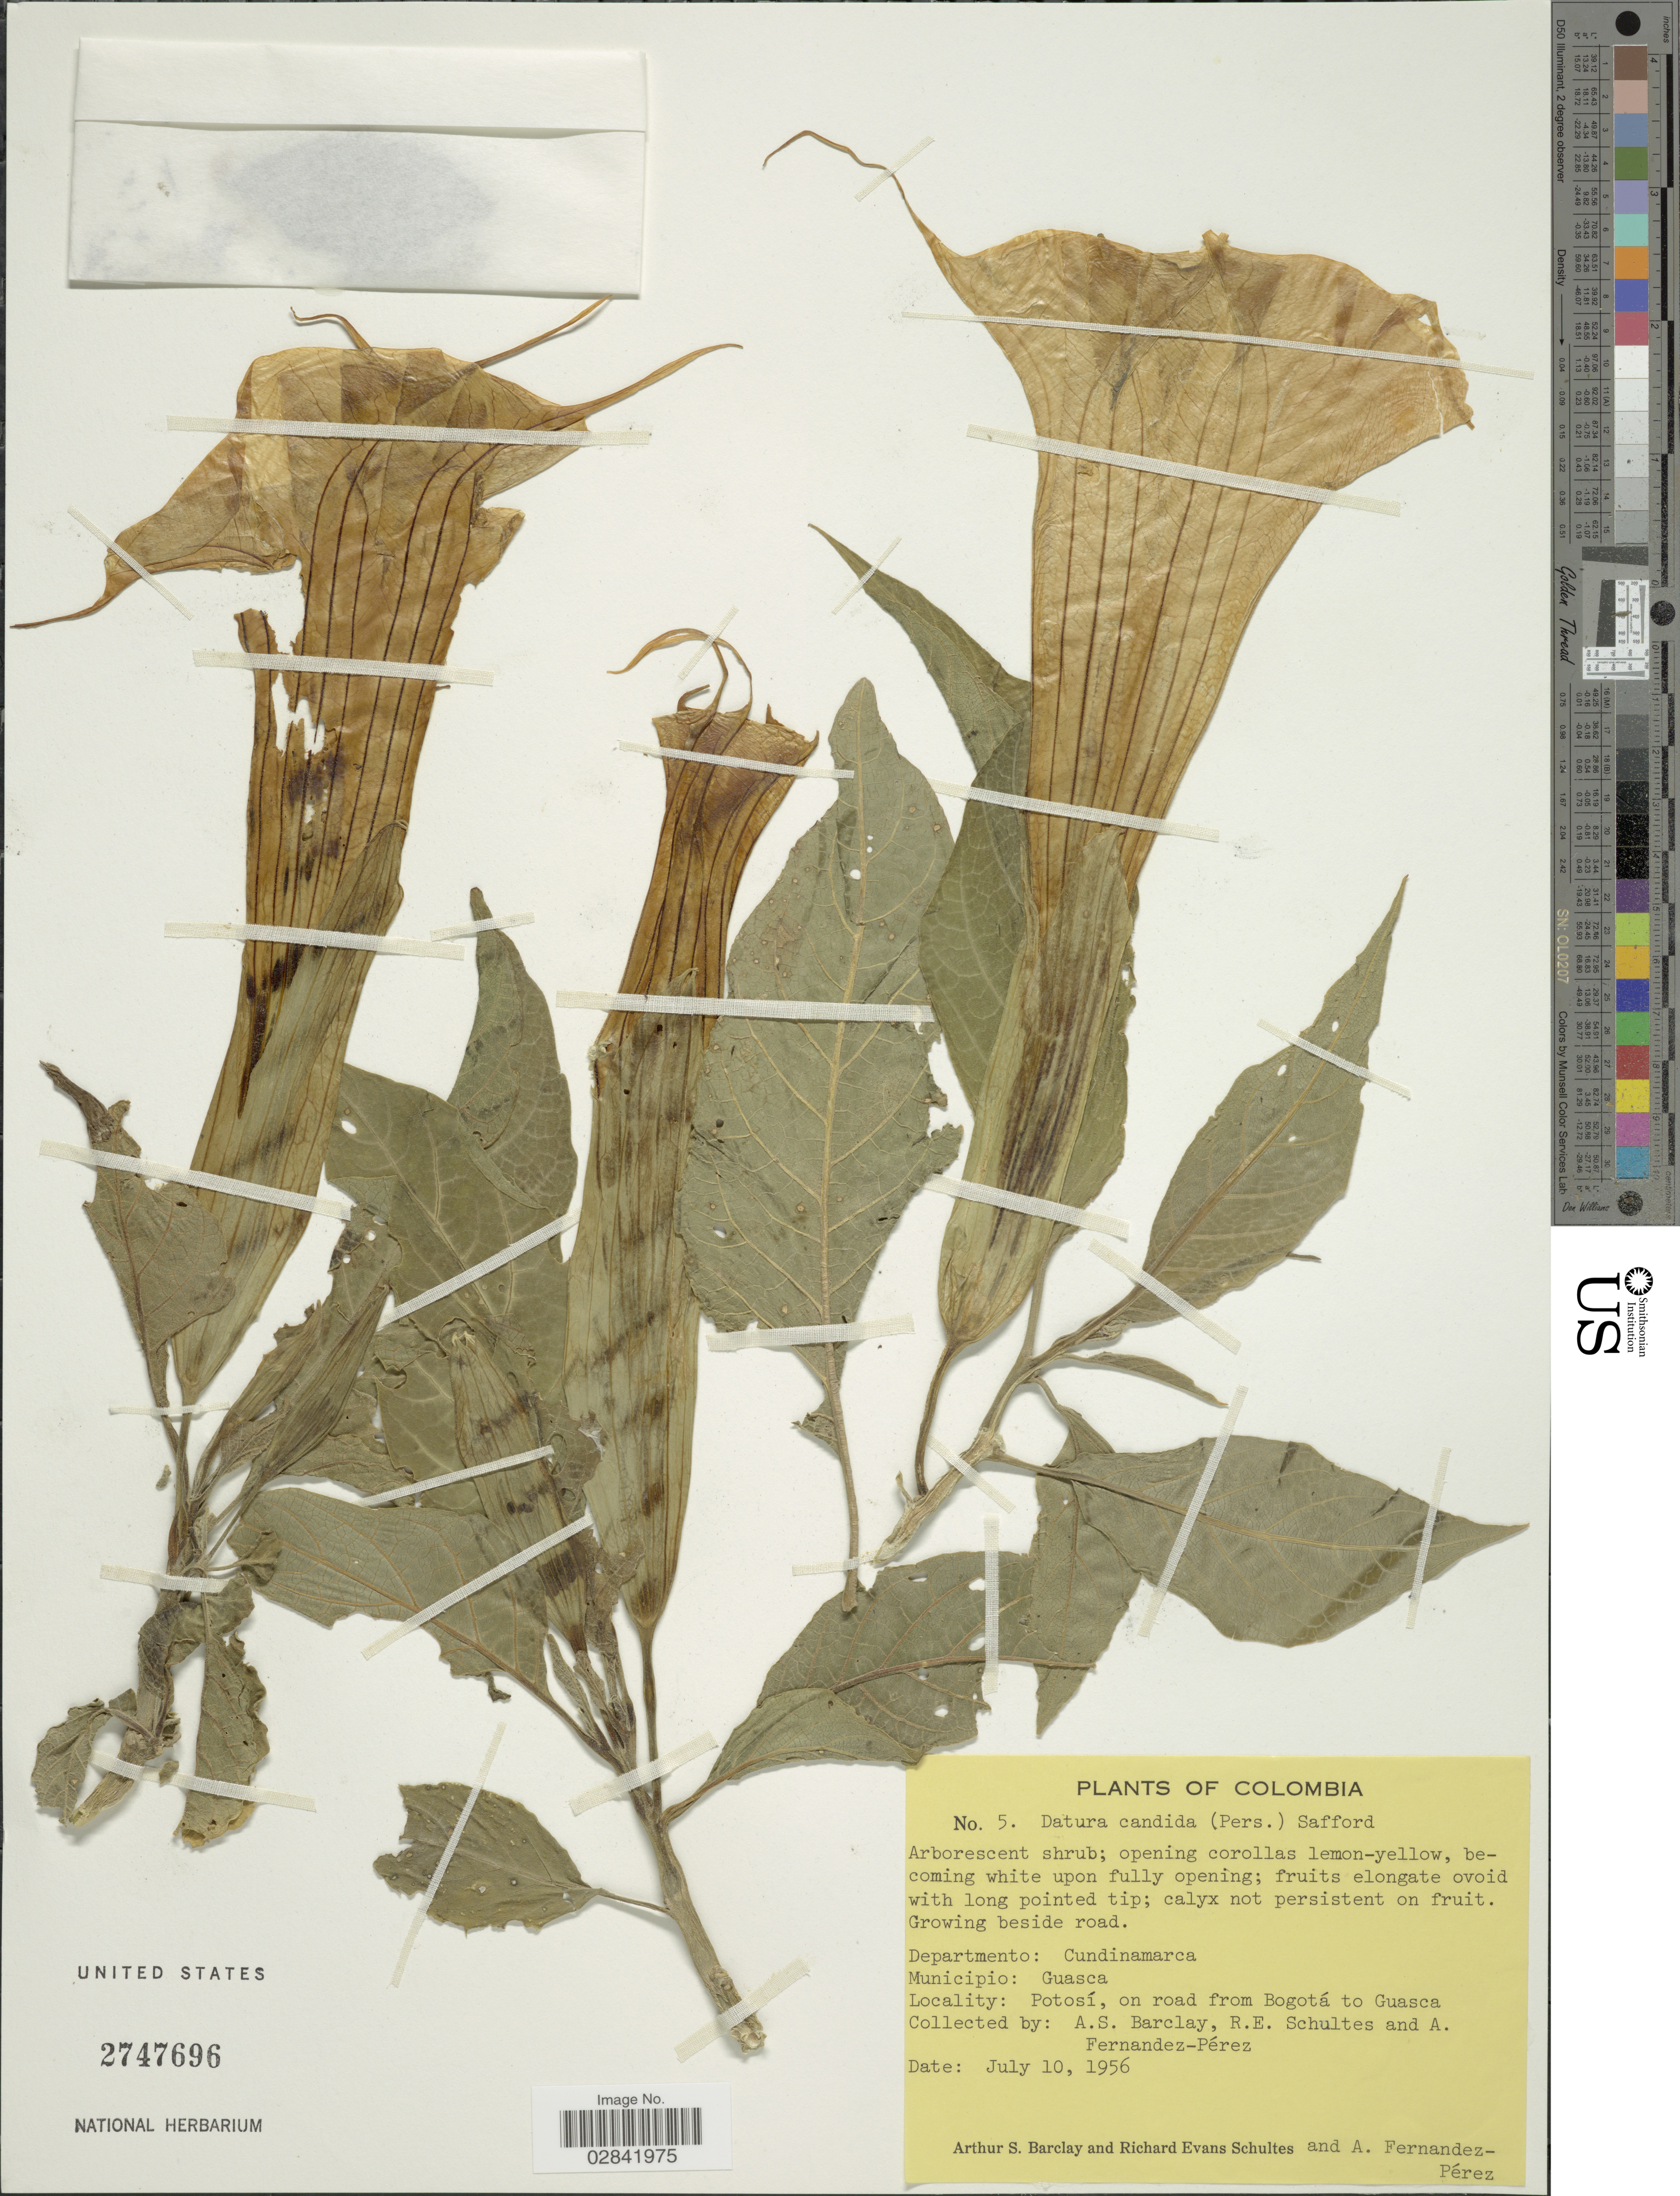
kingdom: Plantae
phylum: Tracheophyta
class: Magnoliopsida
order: Solanales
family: Solanaceae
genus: Brugmansia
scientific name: Brugmansia x candida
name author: Pers.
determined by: (US) Smithsonian Institution - National Museum of Natural History - Department of Botany (UNITED STATES)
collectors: A. S. Barclay, R. E. Schultes & A. Fernández-Pérez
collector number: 5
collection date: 1956-07-10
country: Colombia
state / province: Cundinamarca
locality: Departmento: Cundinamarca, Municipio: Guasca. Potosí, on road from Bogotá to Guasca.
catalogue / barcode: US 2747696